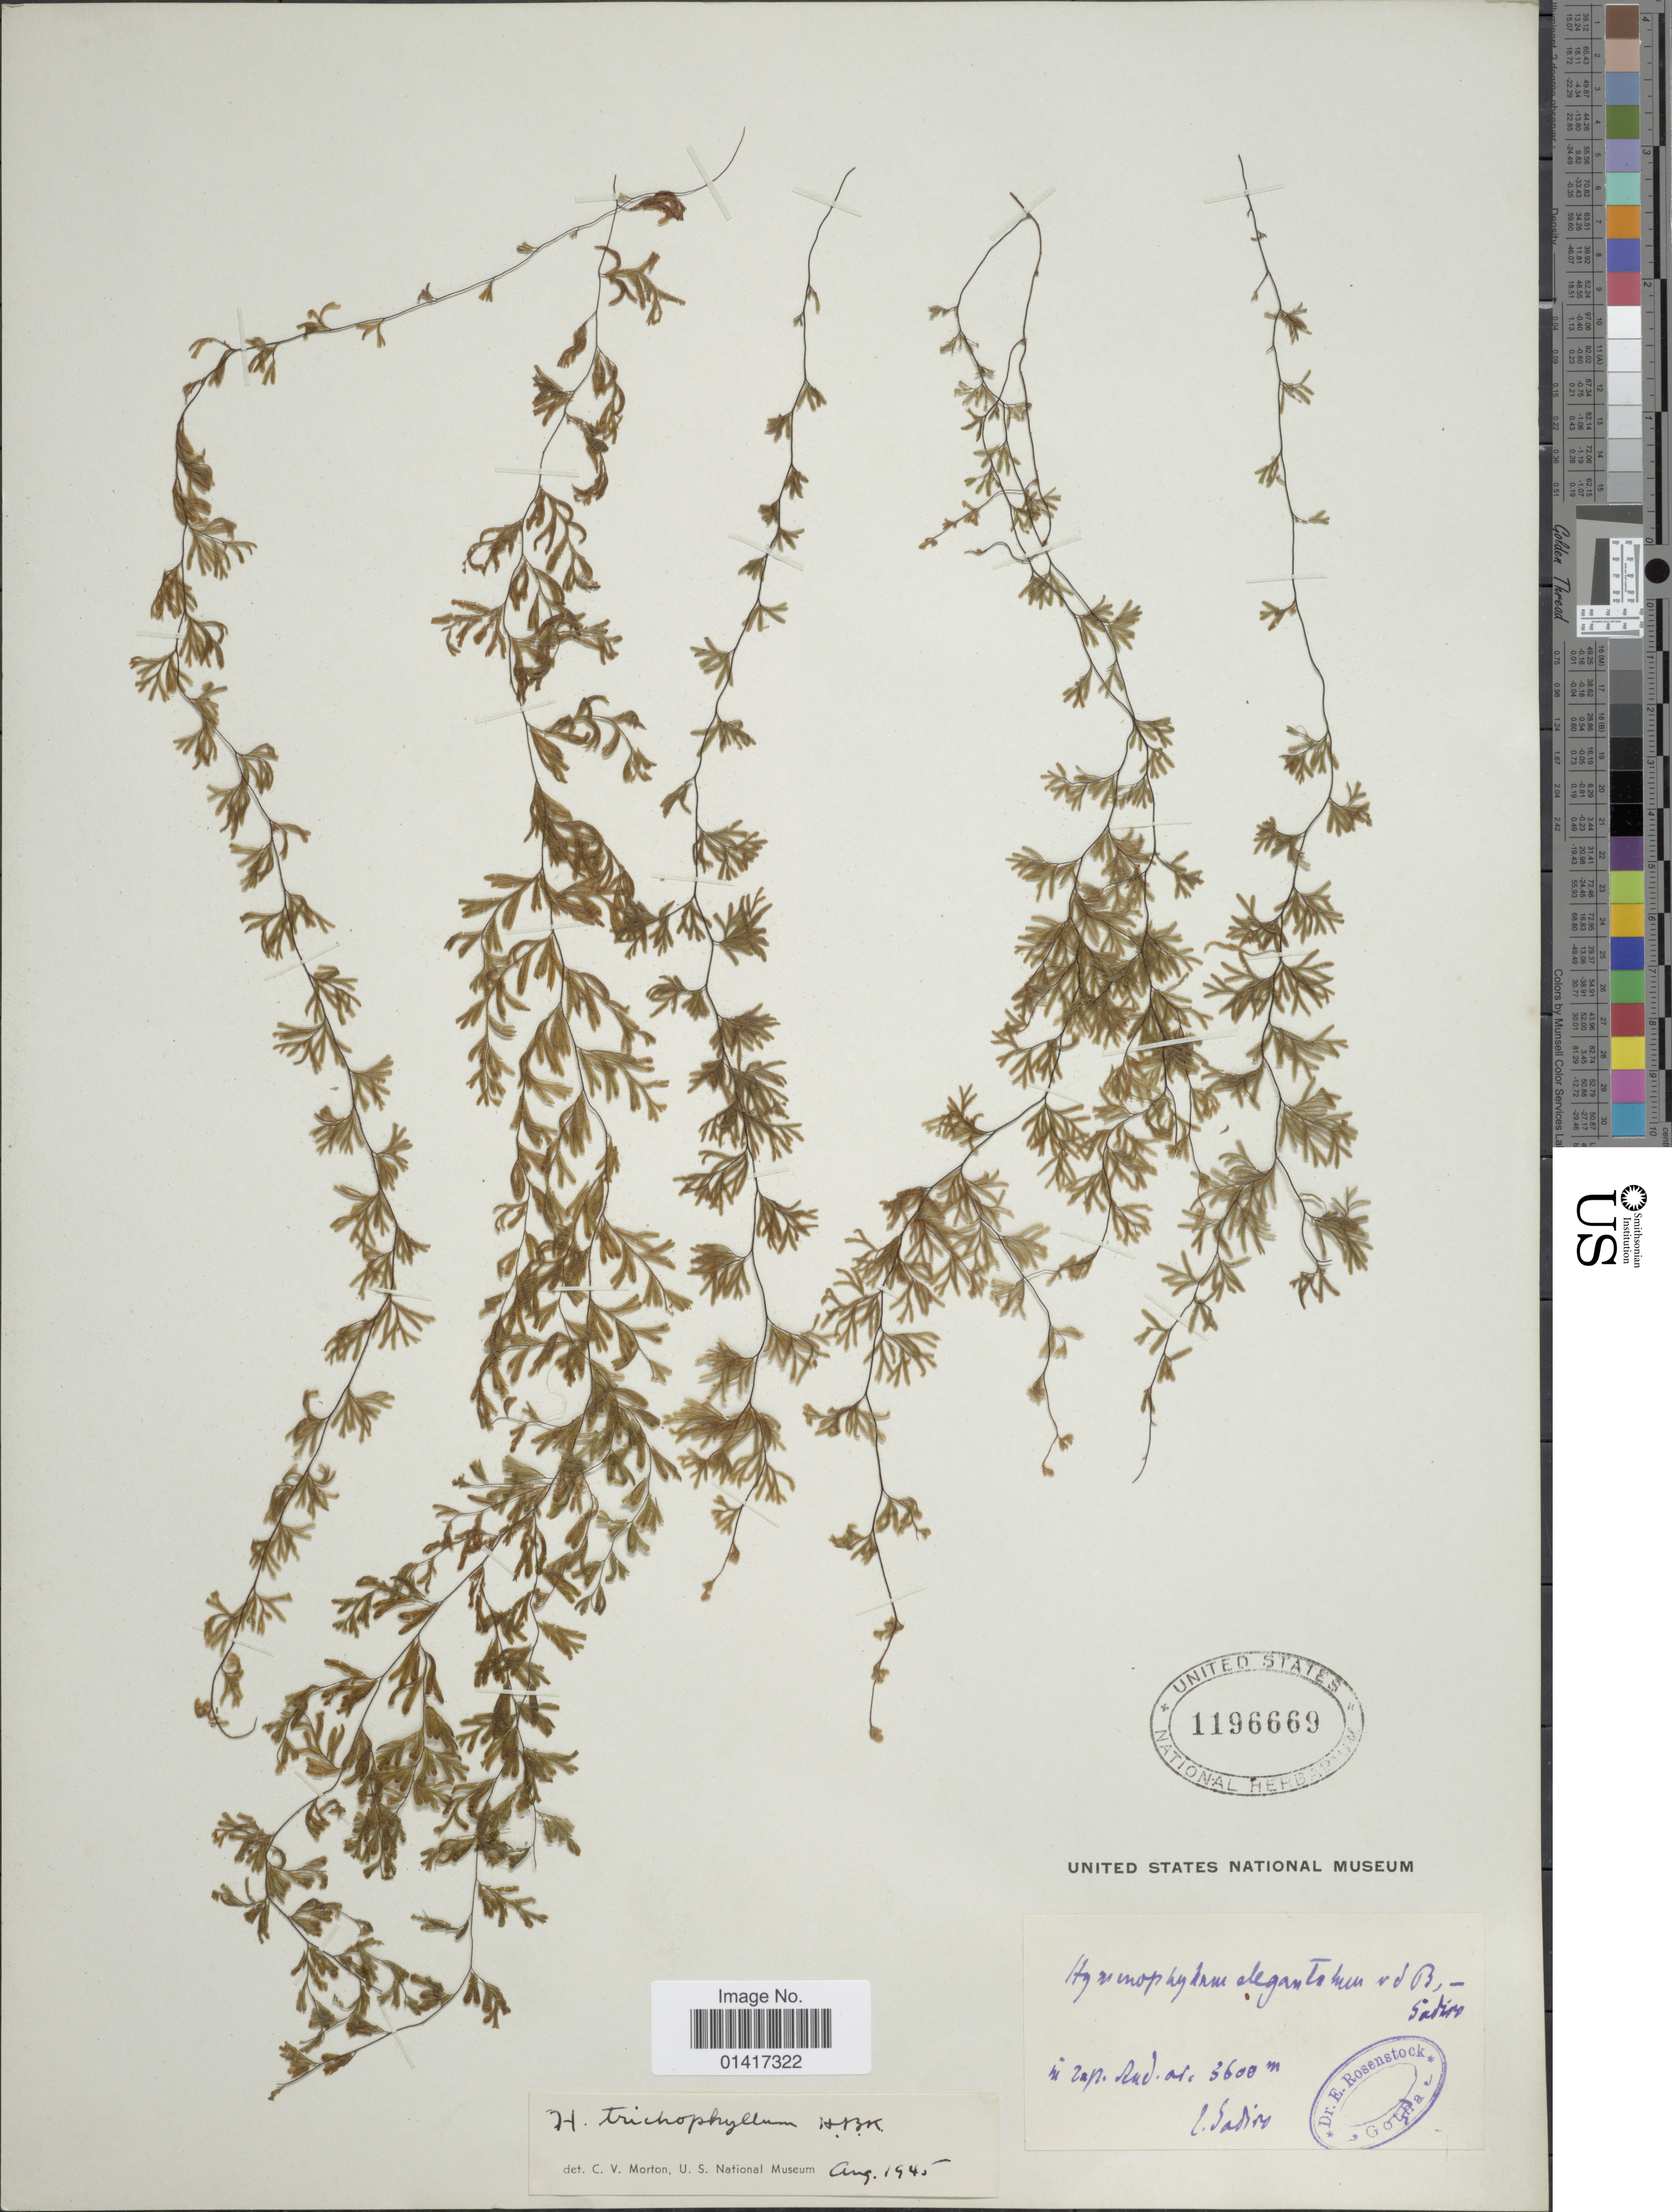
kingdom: Plantae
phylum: Tracheophyta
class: Polypodiopsida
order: Hymenophyllales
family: Hymenophyllaceae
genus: Hymenophyllum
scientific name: Hymenophyllum trichophyllum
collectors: Sodiro, --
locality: In rep rud [interpreted]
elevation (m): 3600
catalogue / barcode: US 1196669